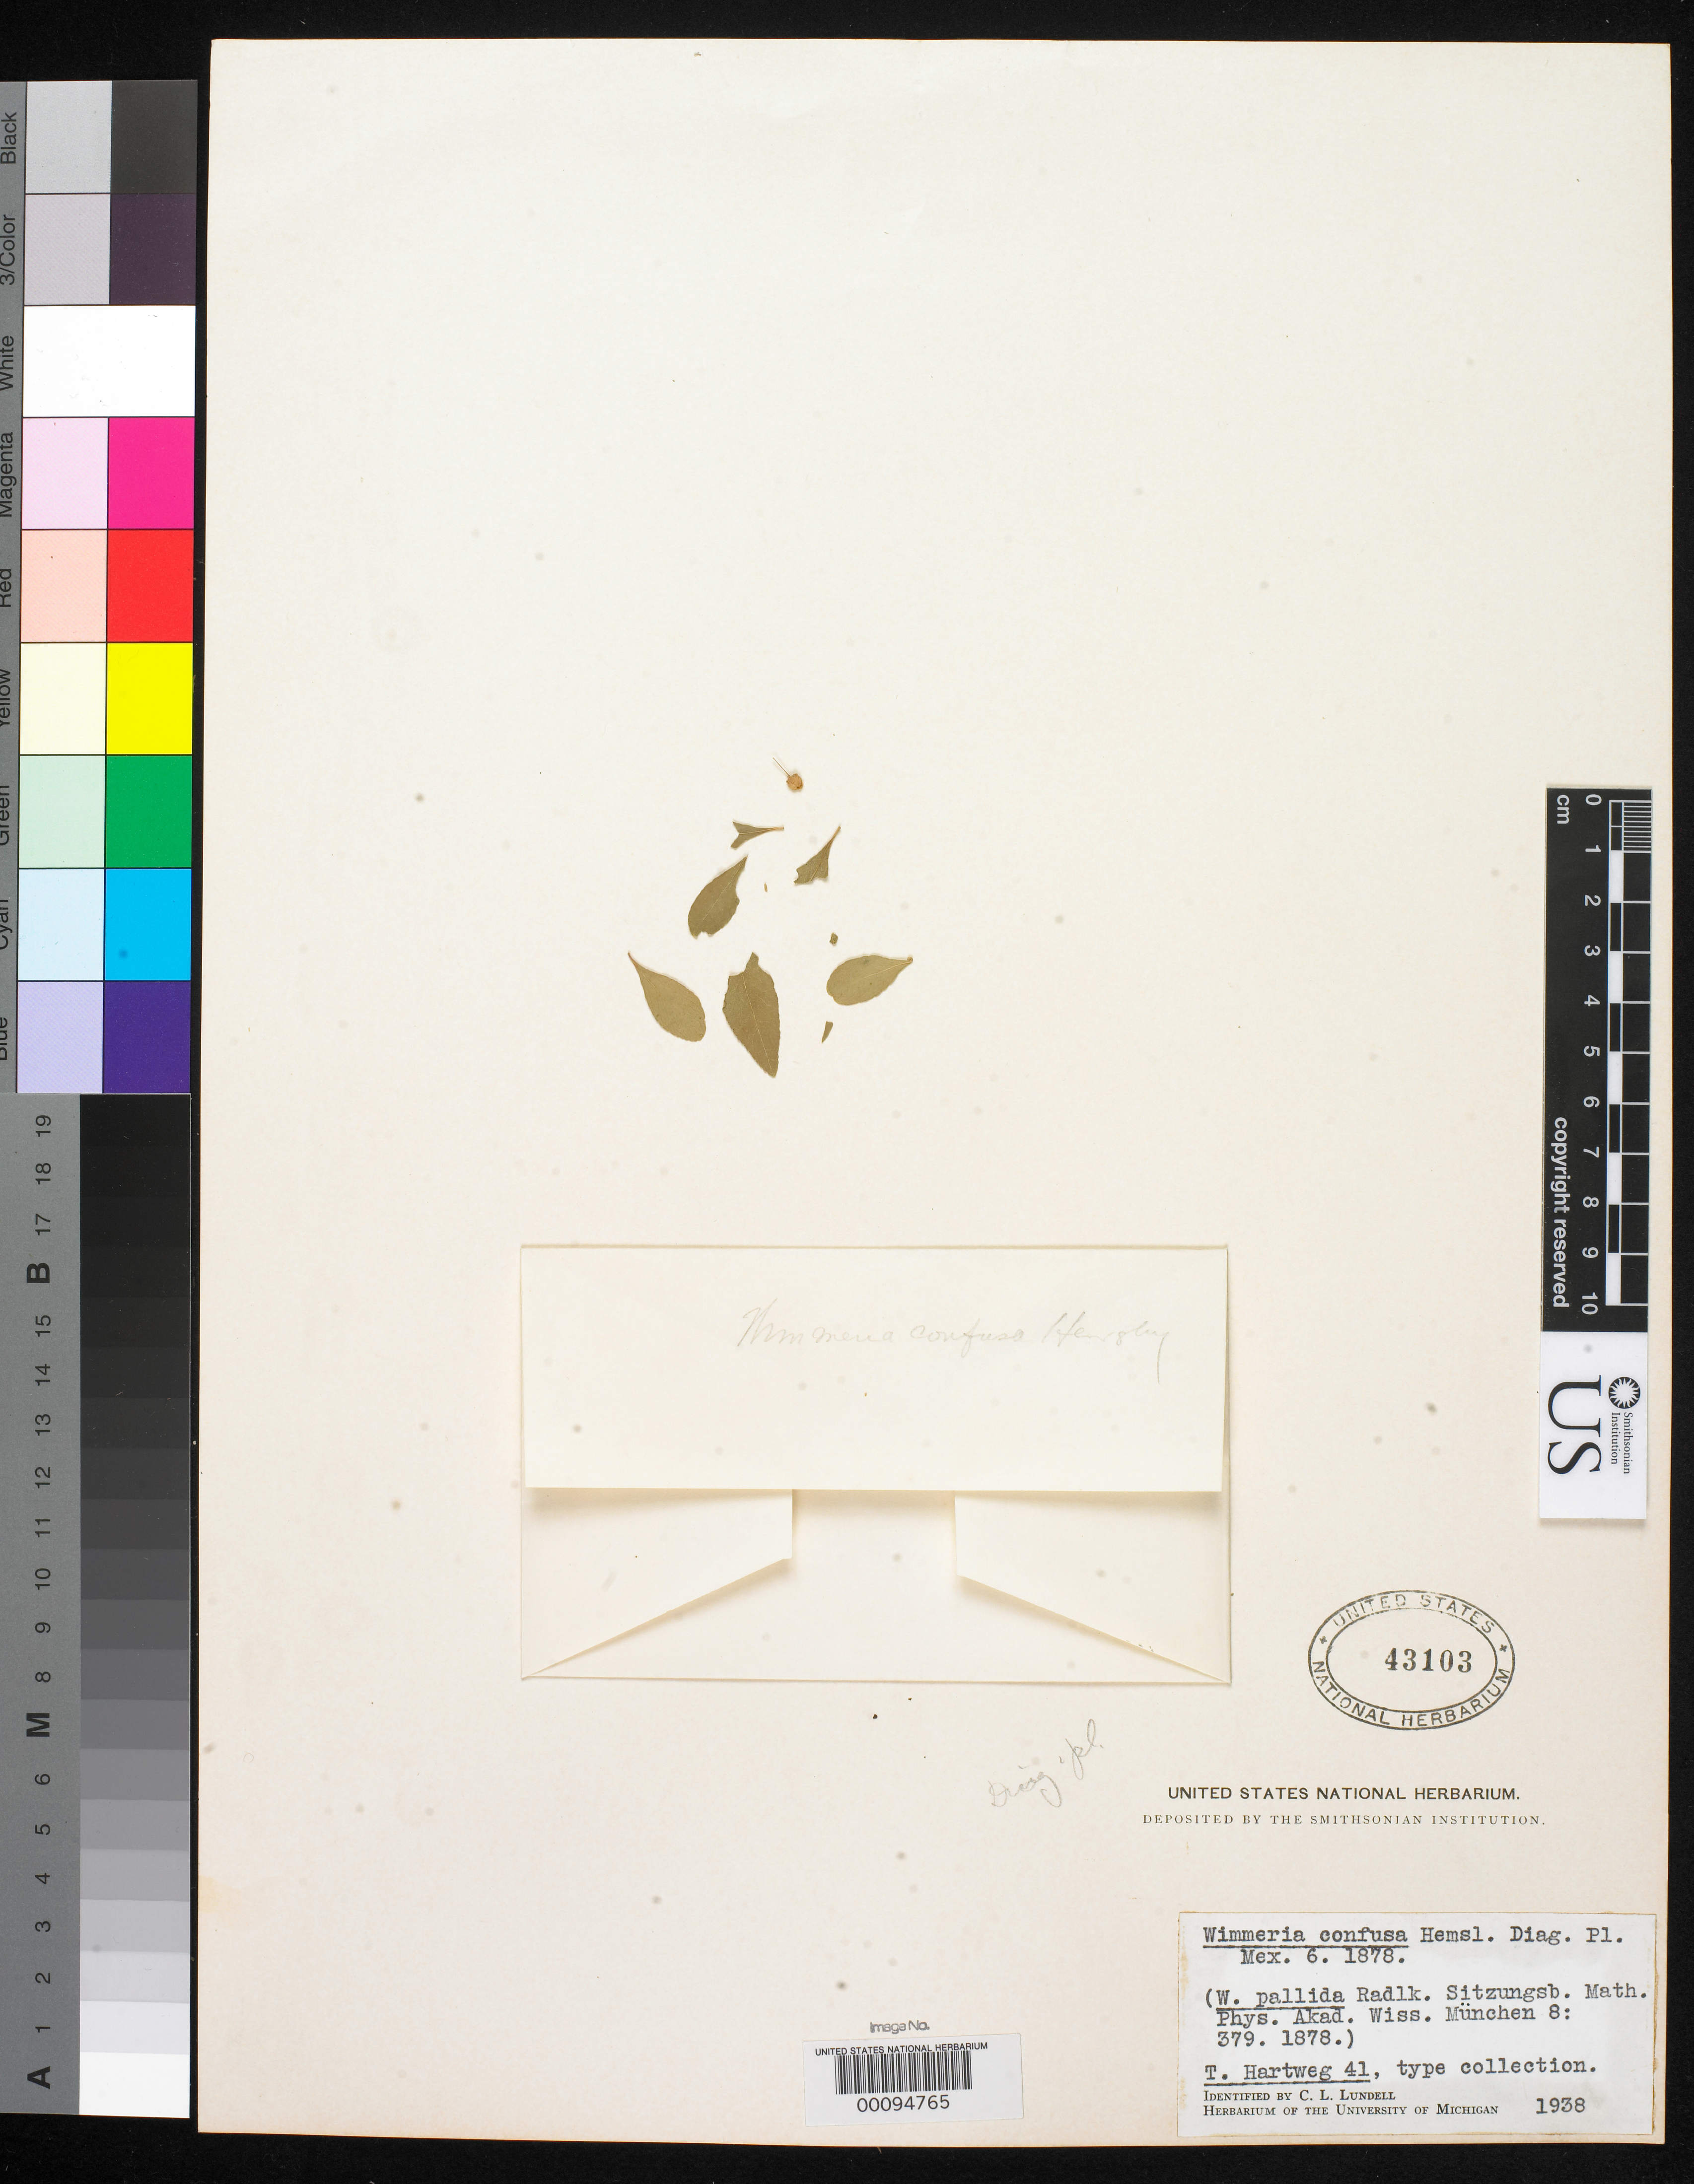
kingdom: Plantae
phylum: Tracheophyta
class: Magnoliopsida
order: Celastrales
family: Celastraceae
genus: Wimmeria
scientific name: Wimmeria confusa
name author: Hemsl.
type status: Isosyntype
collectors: K. Hartweg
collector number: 41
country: Mexico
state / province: Aguascalientes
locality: Guadalaxara.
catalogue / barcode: US 43103